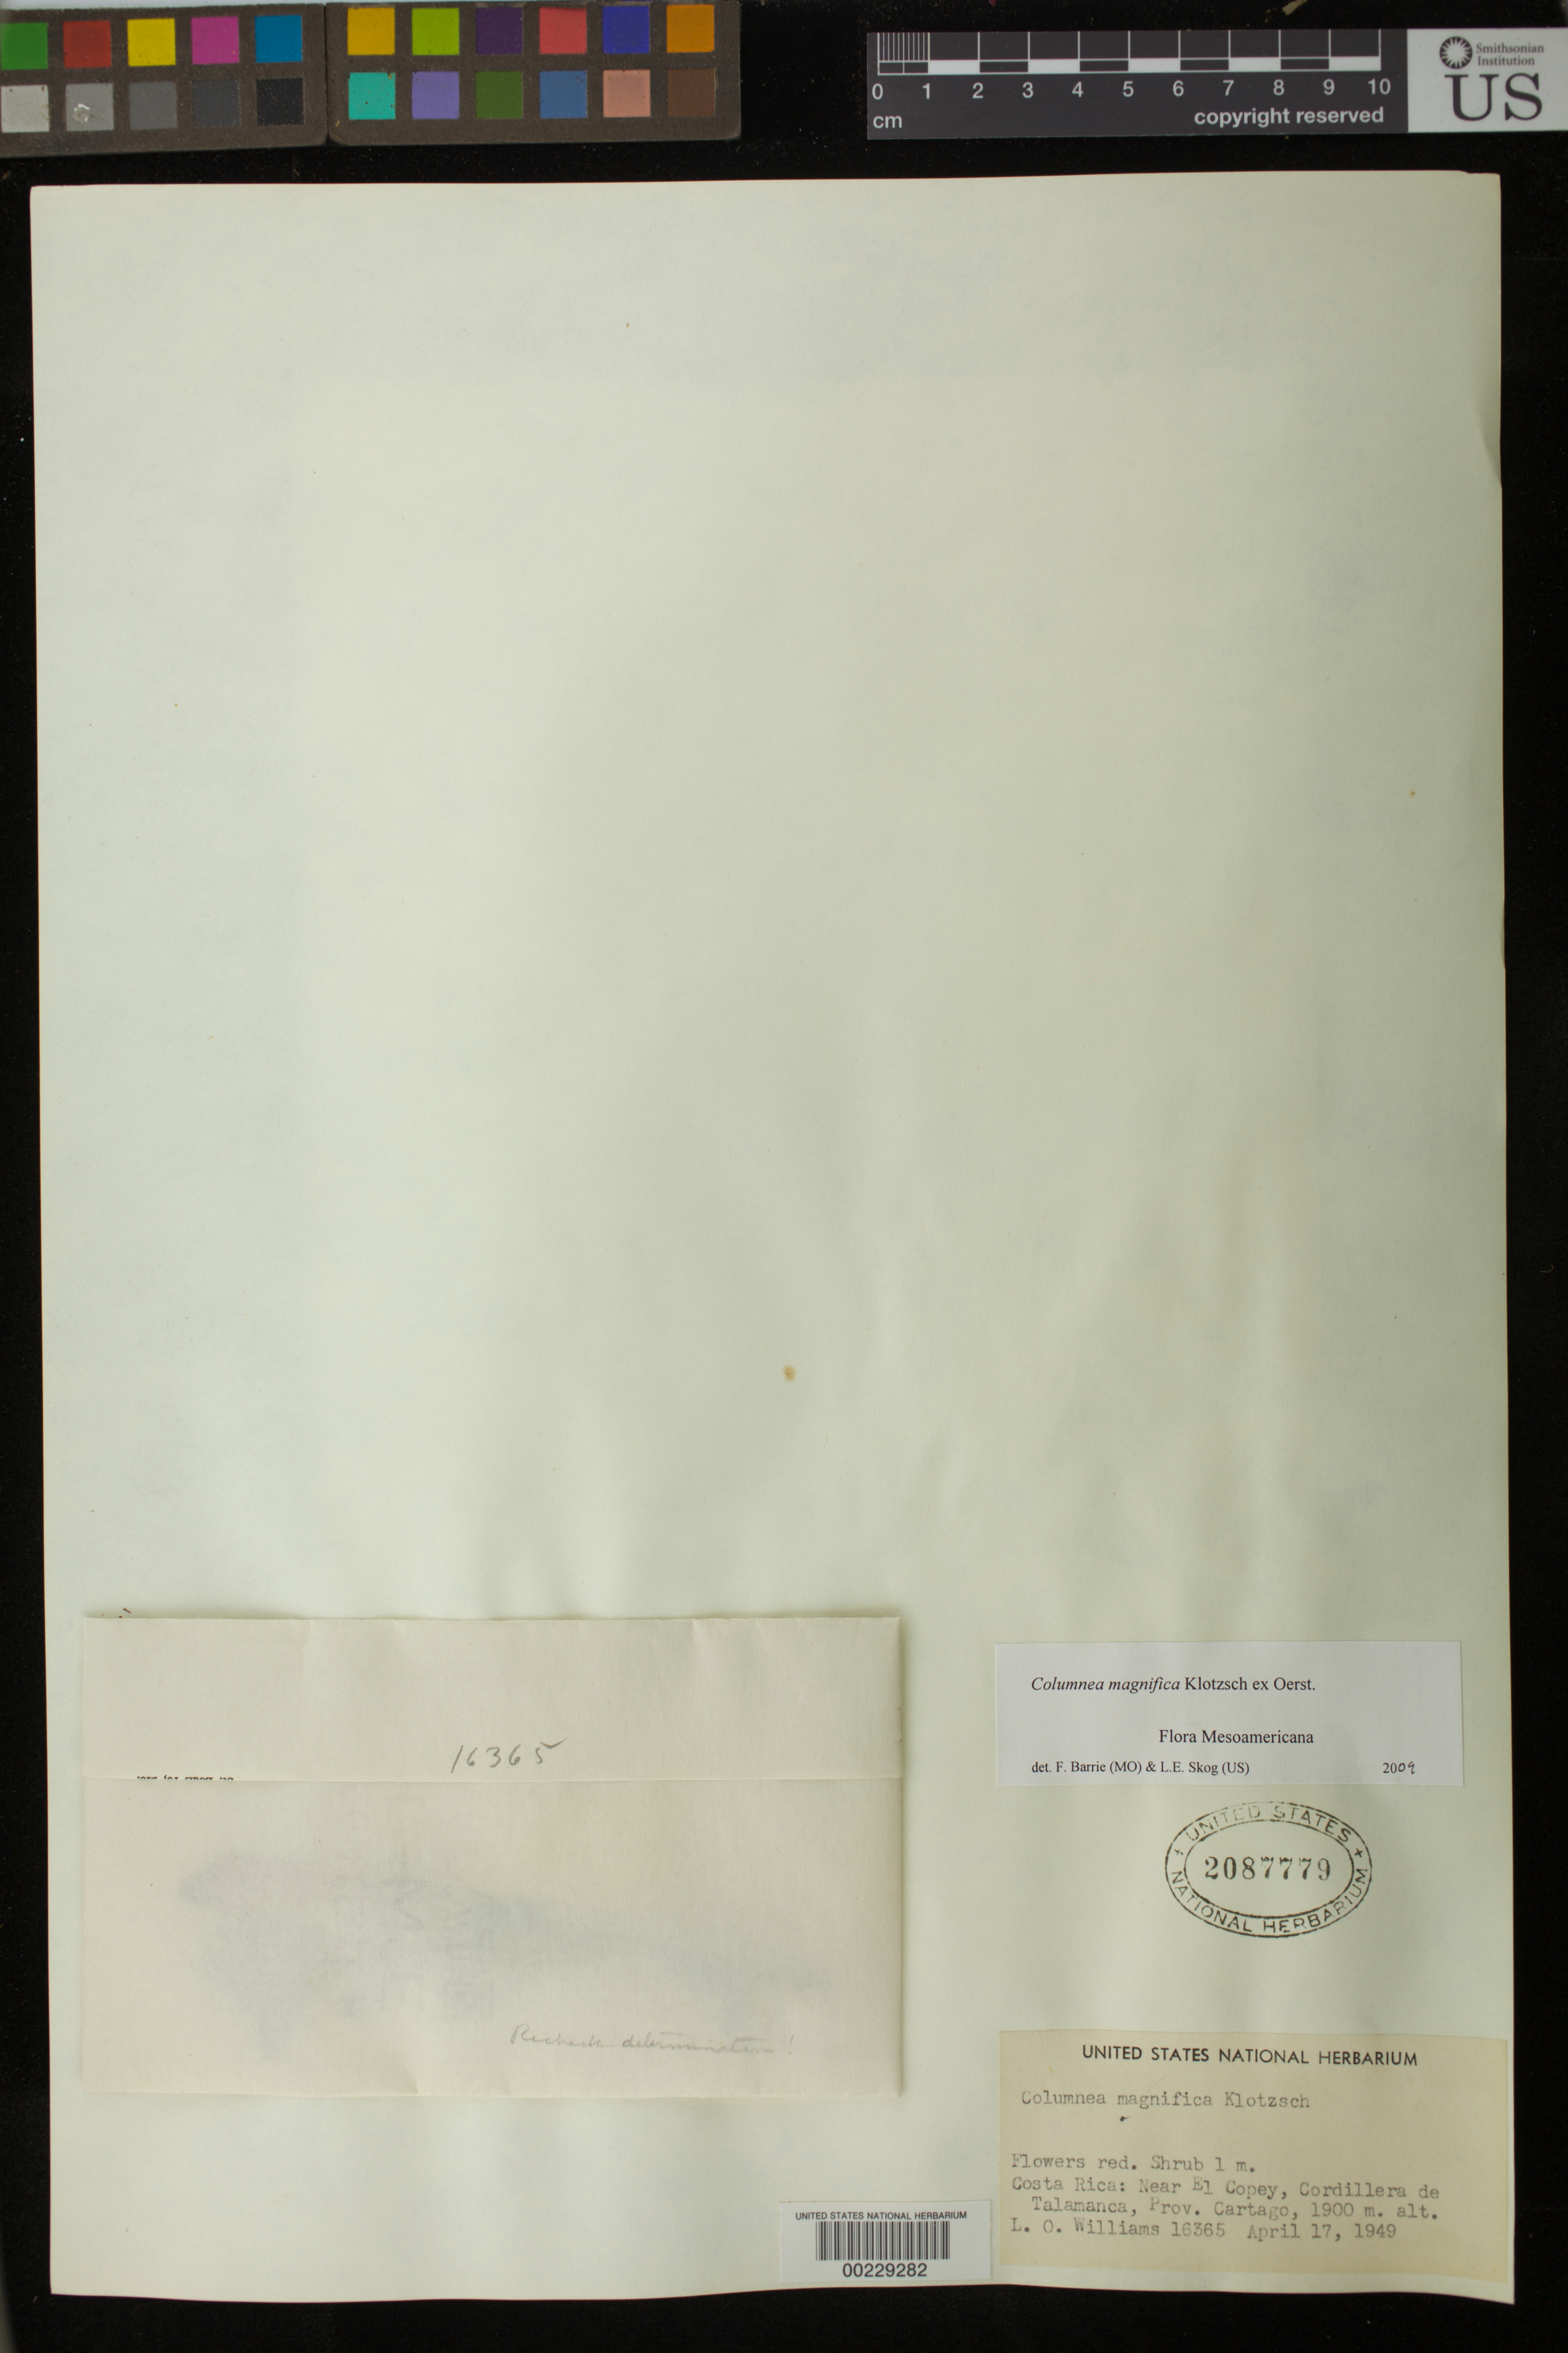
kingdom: Plantae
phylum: Tracheophyta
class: Magnoliopsida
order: Lamiales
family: Gesneriaceae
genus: Columnea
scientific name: Columnea magnifica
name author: Klotzsch ex Oerst.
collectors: L. O. Williams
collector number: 16365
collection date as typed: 17 Apr 1949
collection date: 1949-04-17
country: Costa Rica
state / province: Cartago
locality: Near El Copey, Cordillera de Talamanca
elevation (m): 1900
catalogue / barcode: US 2087779